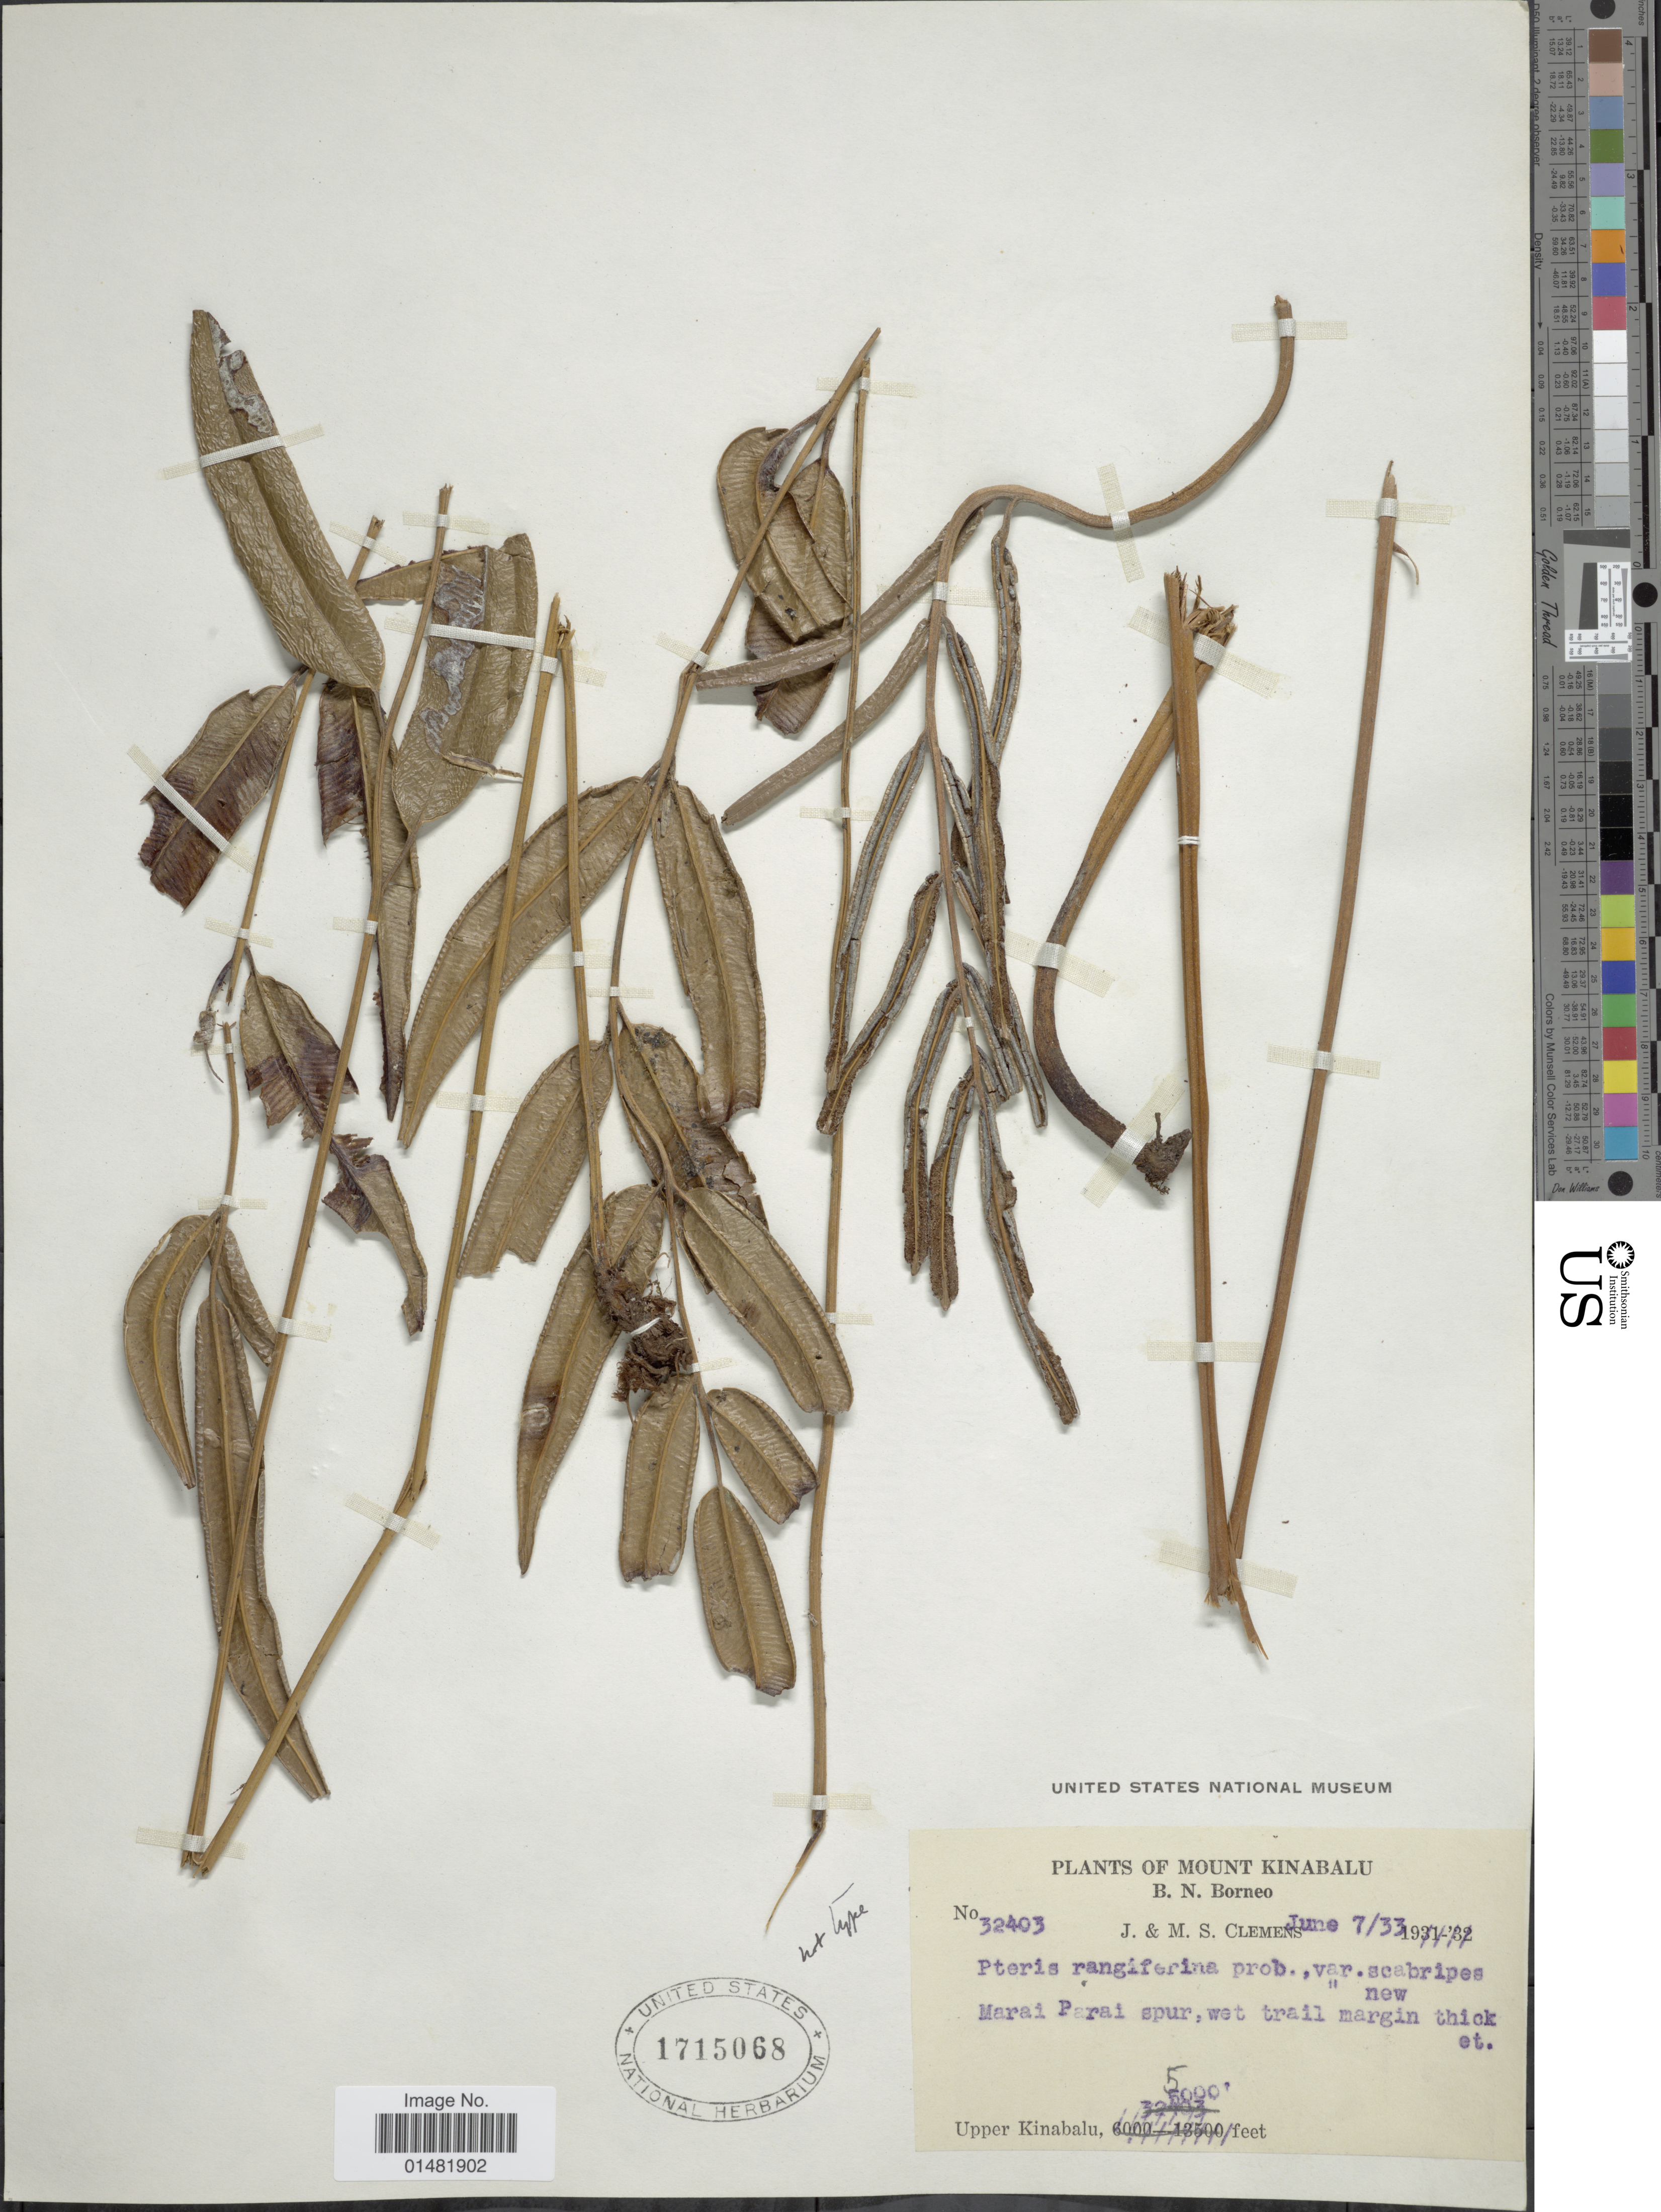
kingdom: Plantae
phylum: Tracheophyta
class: Polypodiopsida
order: Polypodiales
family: Pteridaceae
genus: Pteris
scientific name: Pteris rangiferina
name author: C. Presl ex Miq.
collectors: J. Clemens & M. S. Clemens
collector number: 32403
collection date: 1933-06-07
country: Malaysia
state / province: Sabah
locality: Mount Kinabalu, B.N. Borneo, Upper Kinabalu, Marai Parai spur, wet trail margin thicket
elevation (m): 1524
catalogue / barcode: US 1715068